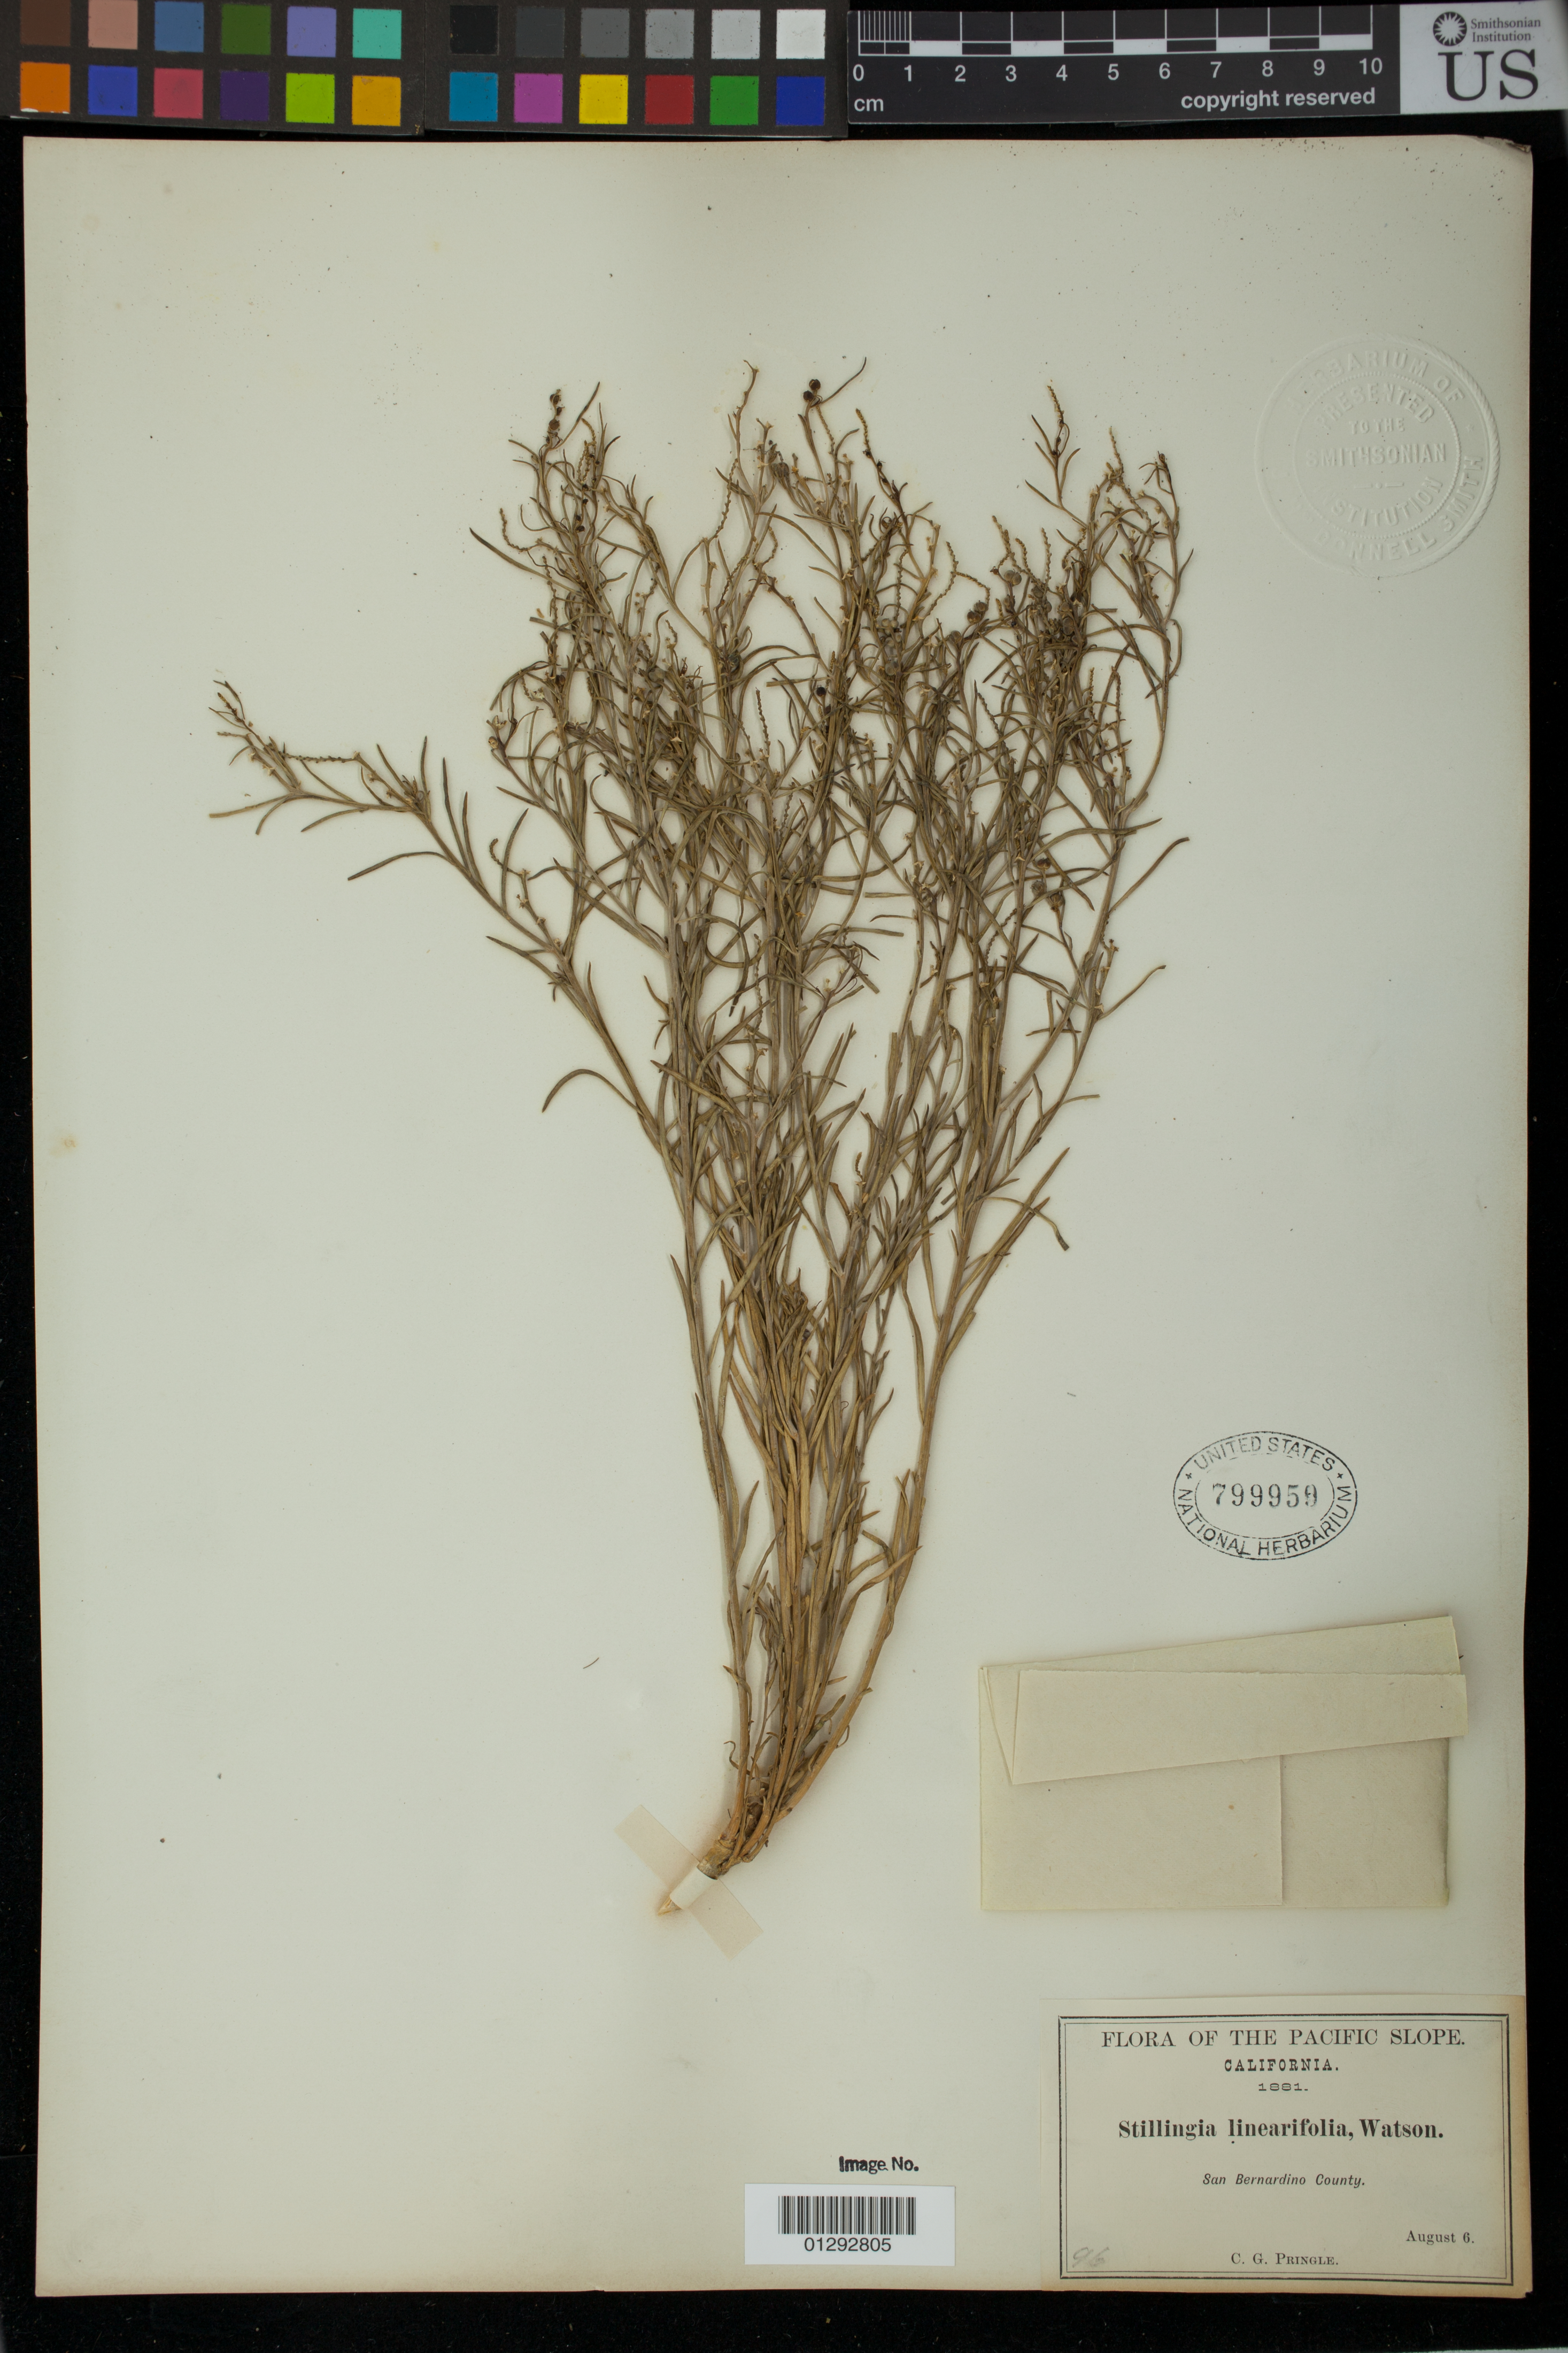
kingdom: Plantae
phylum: Tracheophyta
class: Magnoliopsida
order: Malpighiales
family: Euphorbiaceae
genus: Stillingia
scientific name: Stillingia linearifolia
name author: S. Watson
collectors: C. G. Pringle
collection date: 1881-08-06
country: United States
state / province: California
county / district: San Bernardino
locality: San Bernadino County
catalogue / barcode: US 799959